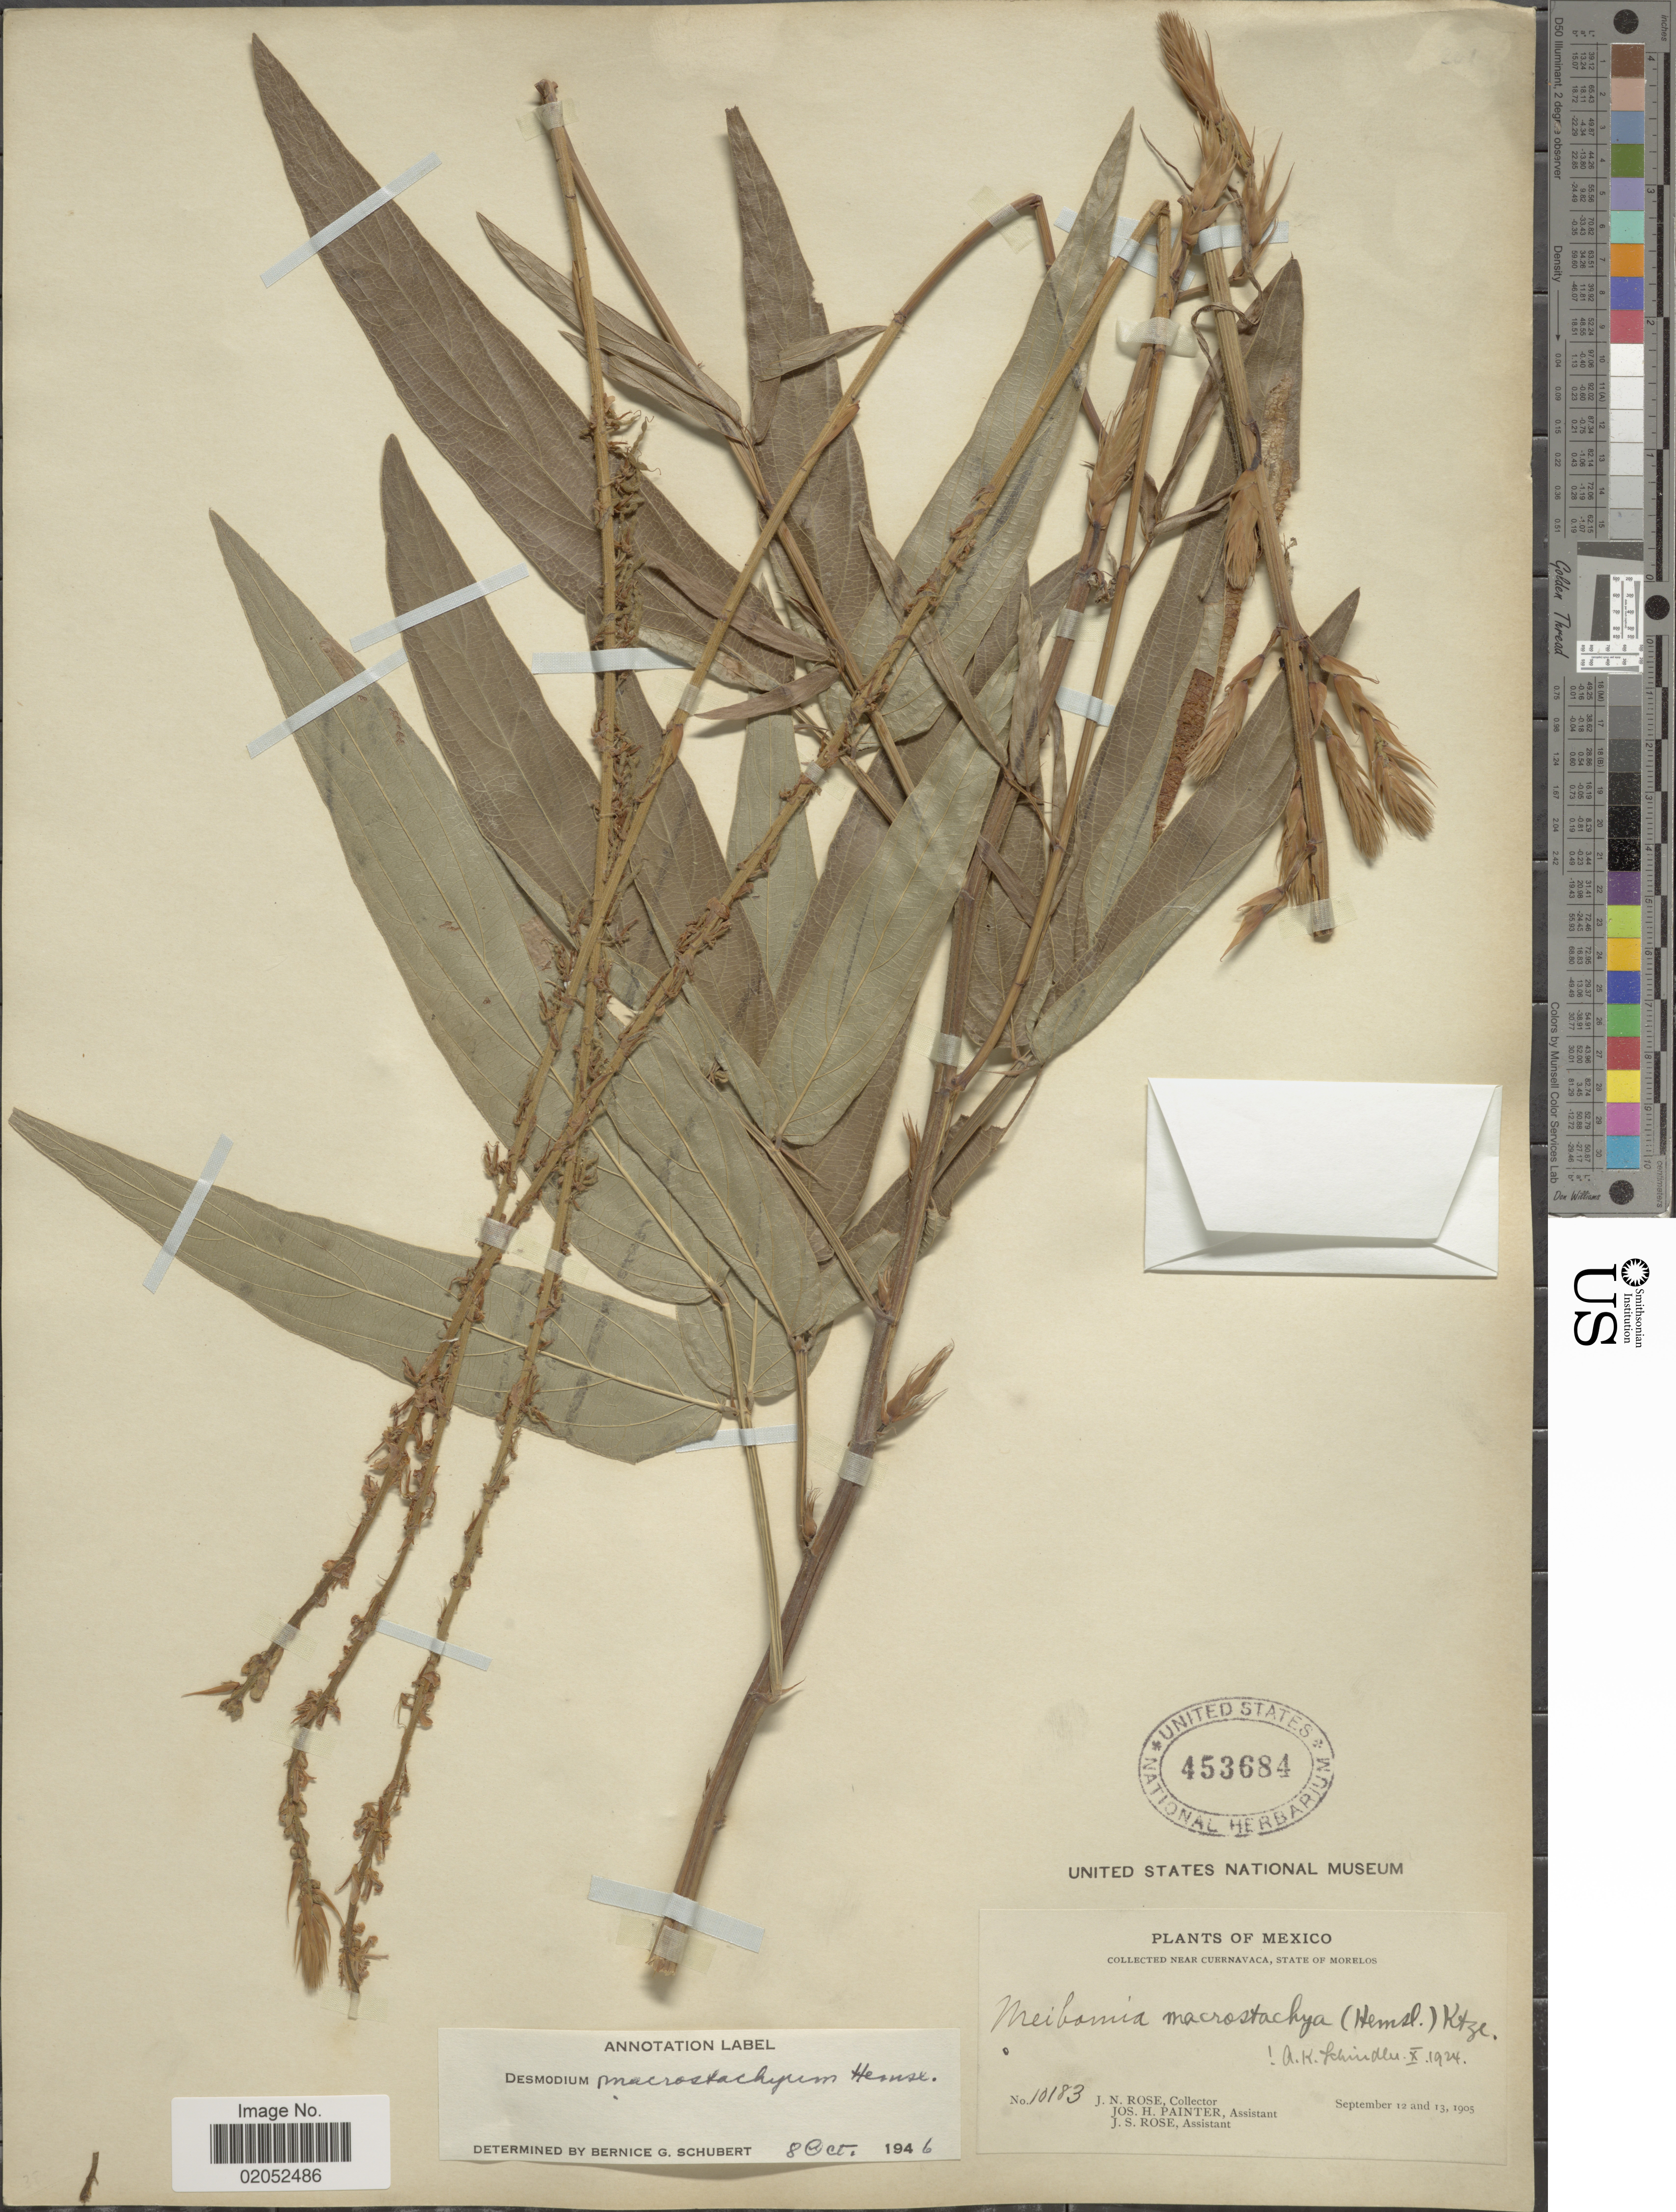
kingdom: Plantae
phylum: Tracheophyta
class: Magnoliopsida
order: Fabales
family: Fabaceae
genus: Desmodium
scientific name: Desmodium macrostachyum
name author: Hemsl.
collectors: J. N. Rose, J. H. Painter & J. S. Rose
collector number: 10183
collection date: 1905-09-12/1905-09-13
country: Mexico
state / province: Morelos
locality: Mexico, Near Cuernavaca, State of Morelos.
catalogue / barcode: US 453684